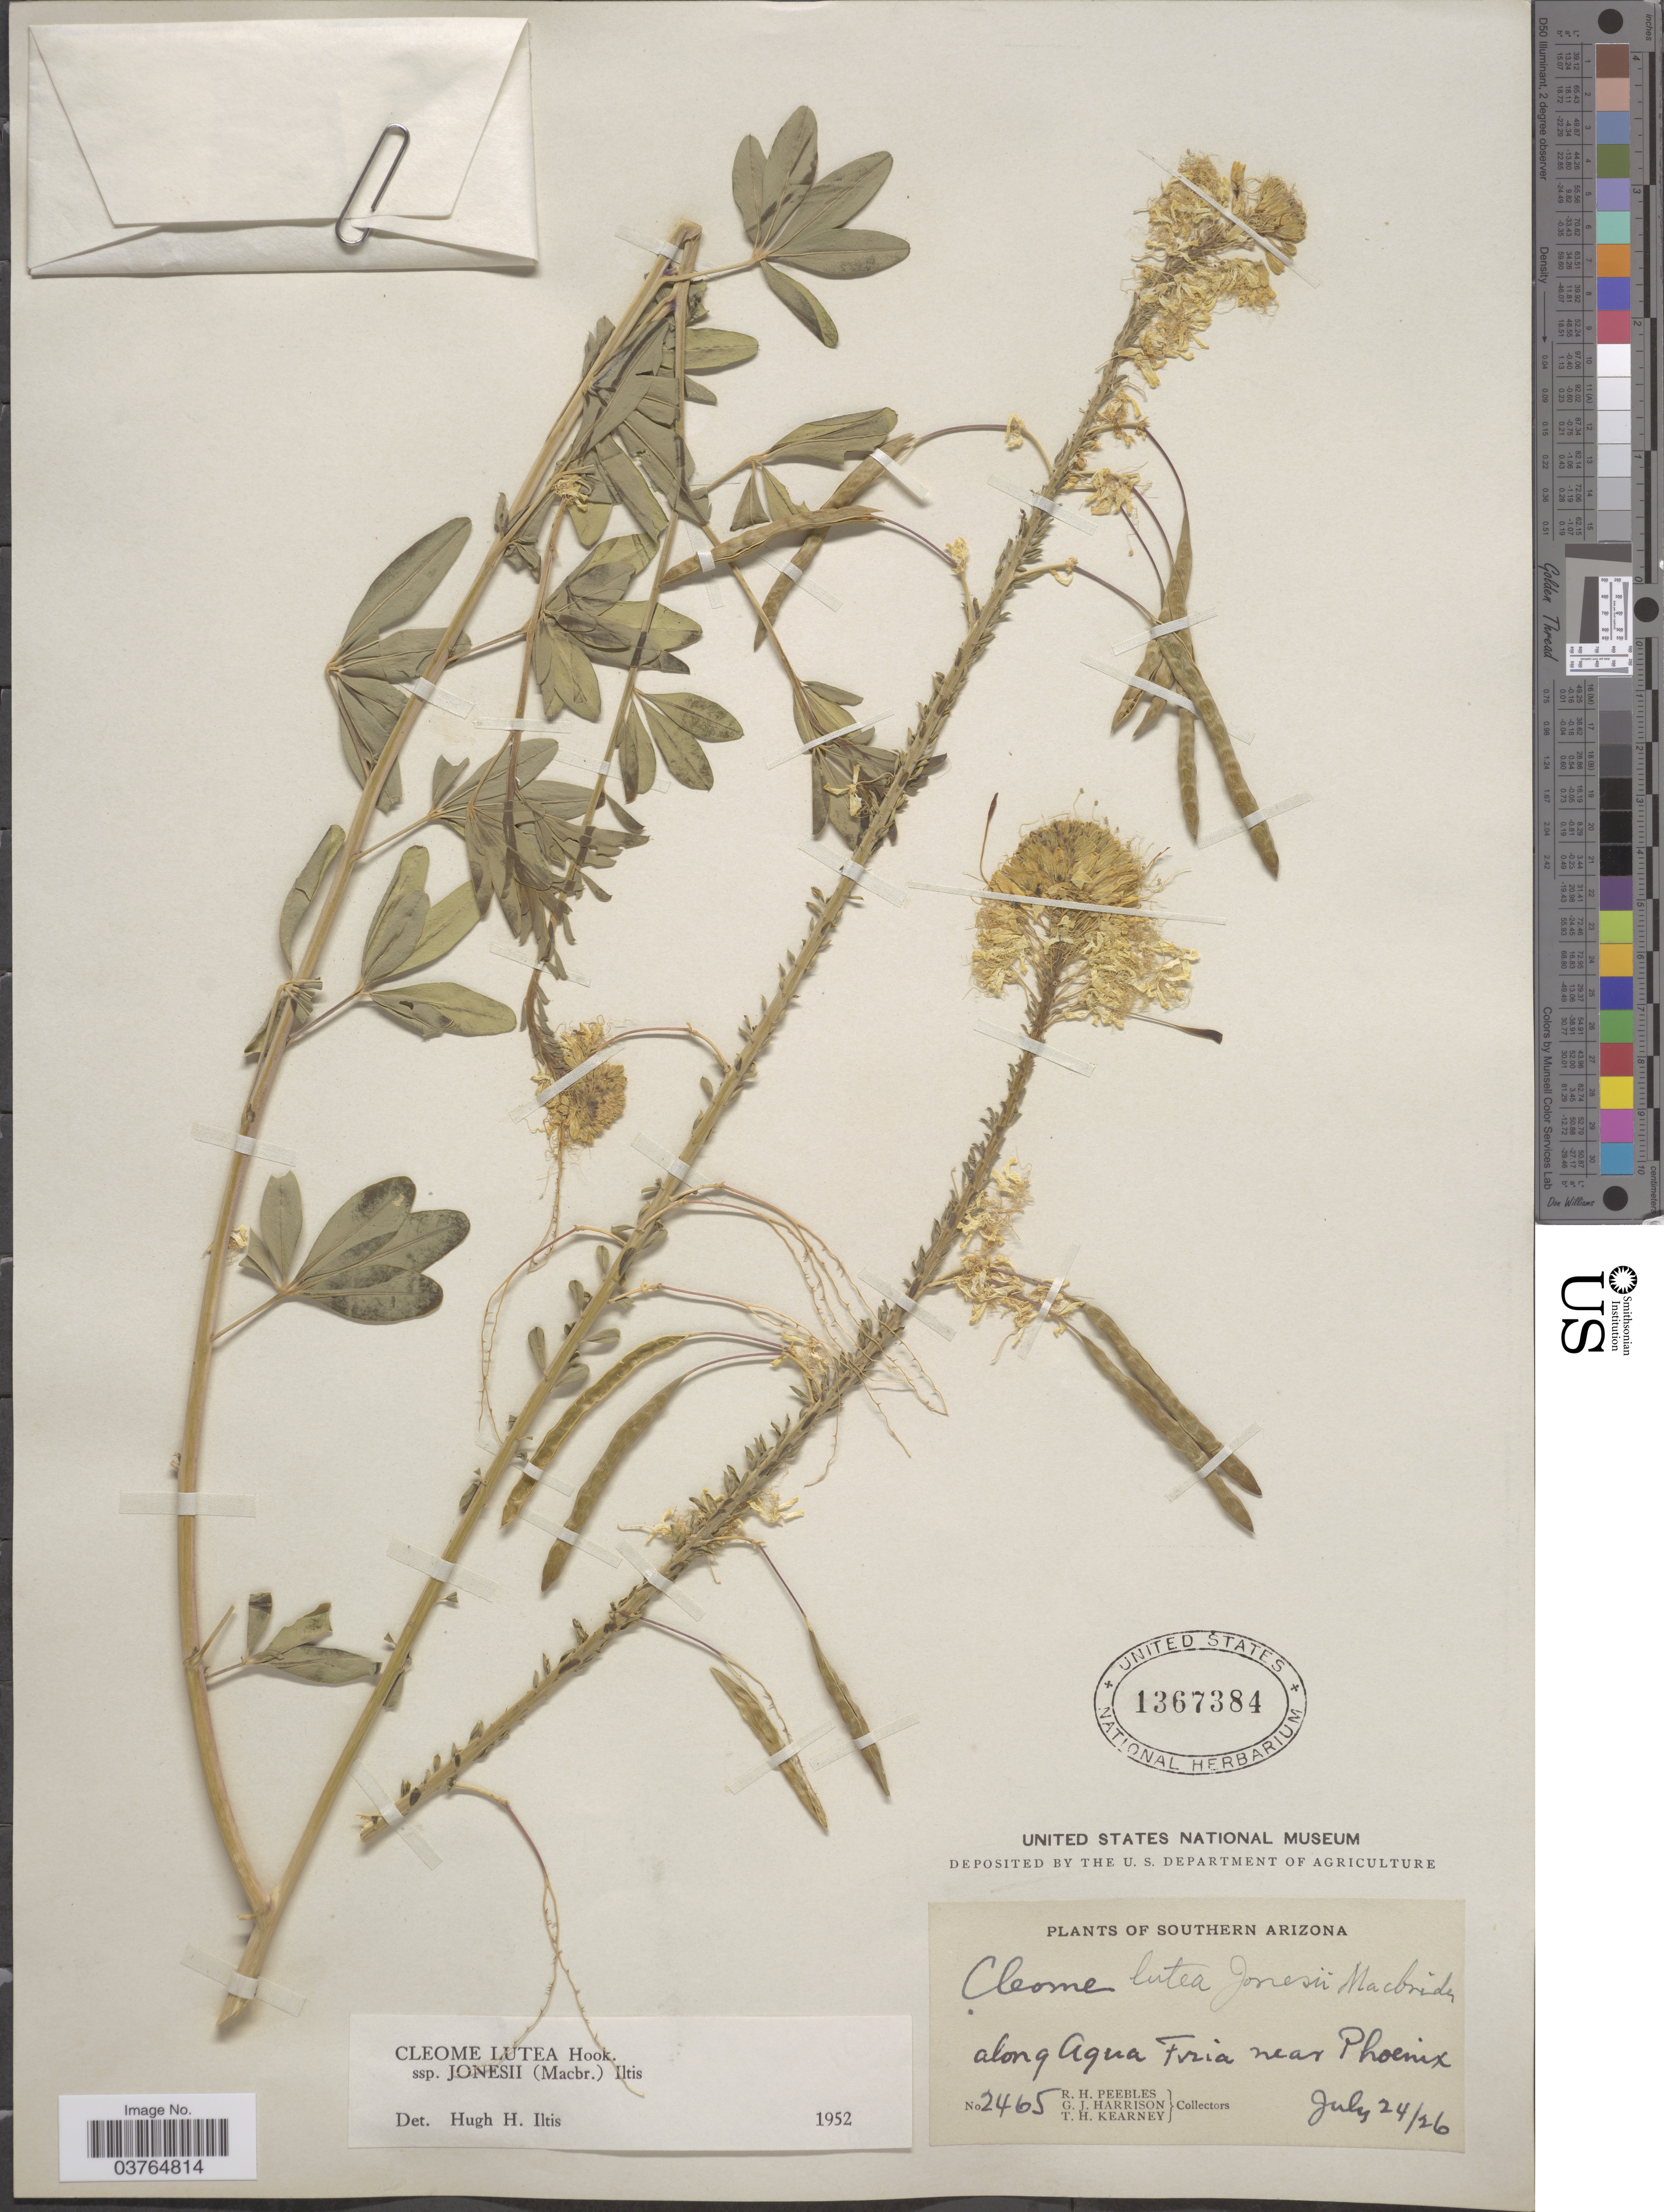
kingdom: Plantae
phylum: Tracheophyta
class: Magnoliopsida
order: Brassicales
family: Cleomaceae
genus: Cleomella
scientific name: Cleomella jonesii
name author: (J.F. Macbr.) J.C. Hall & Roalson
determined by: Strong, M. T., (US), Smithsonian Institution - National Museum of Natural History (UNITED STATES)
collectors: R. H. Peebles, G. J. Harrison & T. H. Kearney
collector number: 2465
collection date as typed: Transcribed d/m/y: 24/7/26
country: United States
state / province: Arizona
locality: Southern Arizona. Along Aqua Fria near Phoenix.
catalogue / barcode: US 1367384